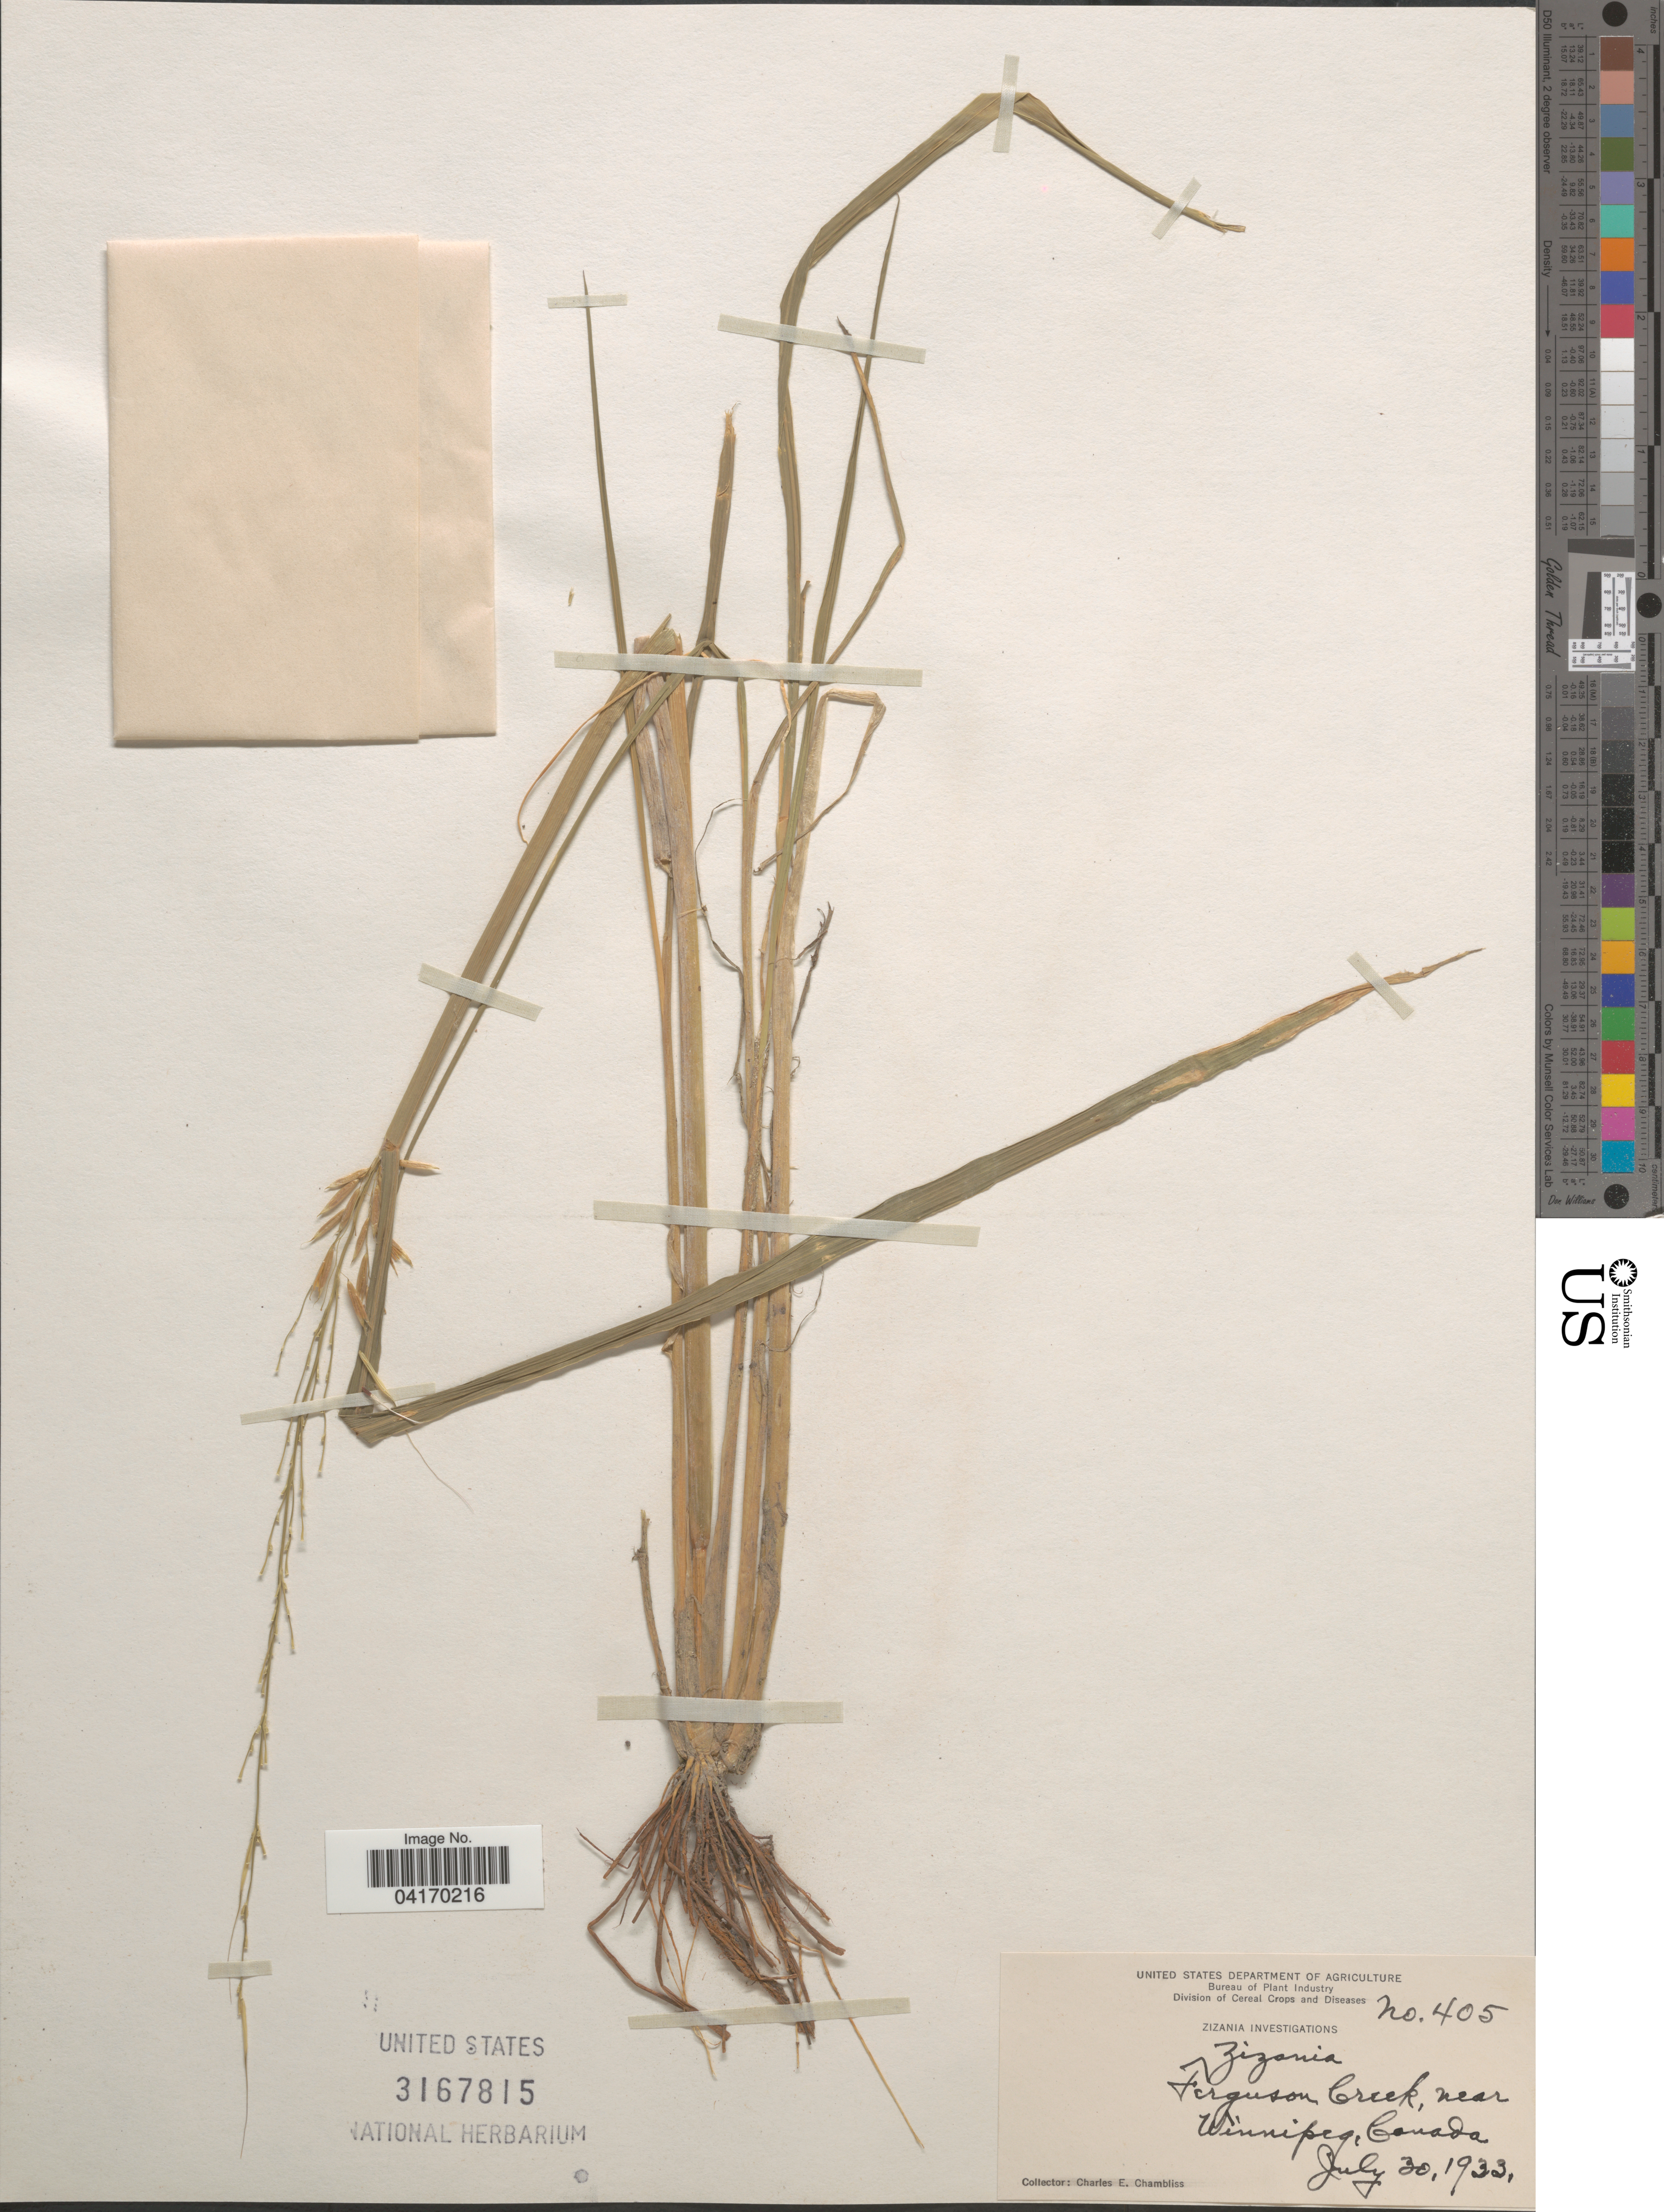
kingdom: Plantae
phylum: Tracheophyta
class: Liliopsida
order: Poales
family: Poaceae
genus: Zizania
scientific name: Zizania palustris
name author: L.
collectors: C. Chambliss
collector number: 405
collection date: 1933-07-30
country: Canada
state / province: Manitoba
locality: Ferguson Creek, near Winnipeg.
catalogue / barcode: US 3167815